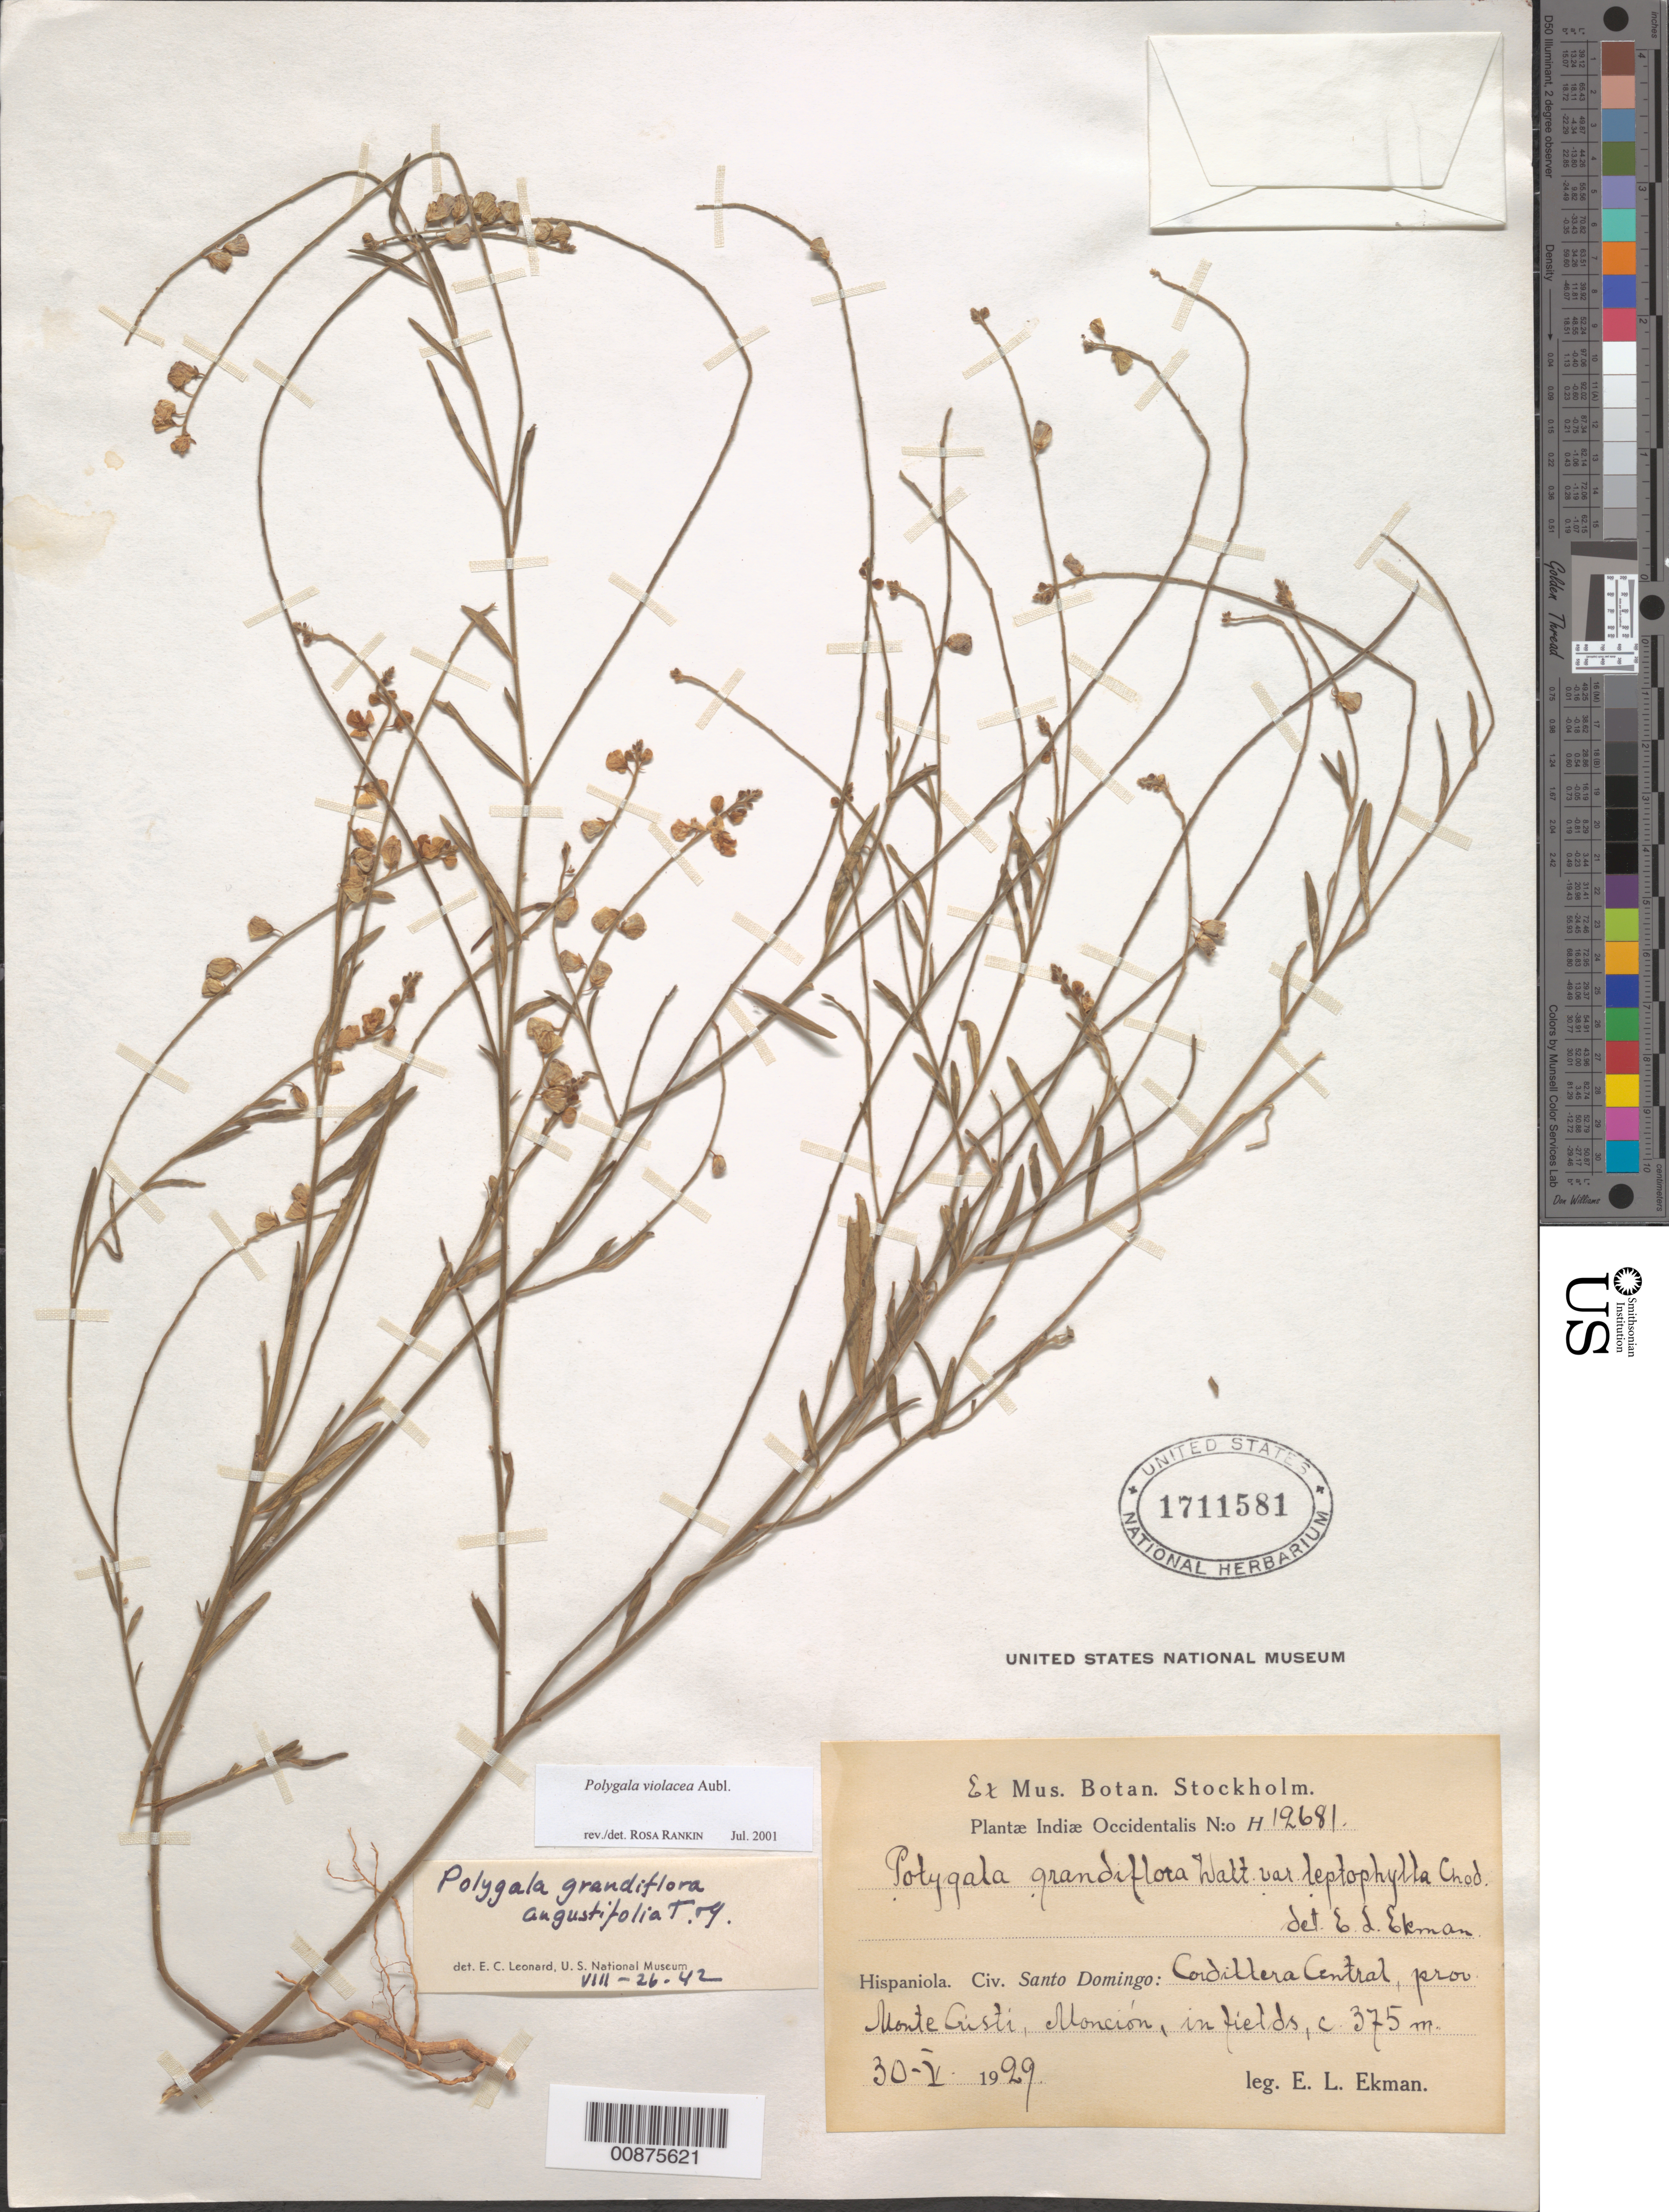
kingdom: Plantae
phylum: Tracheophyta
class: Magnoliopsida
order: Fabales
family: Polygalaceae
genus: Asemeia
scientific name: Asemeia violacea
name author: (Aubl.) J.F.B. Pastore & J.R. Abbott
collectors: E. L. Ekman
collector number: H 12681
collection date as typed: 30 May 1929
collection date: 1929-05-30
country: Dominican Republic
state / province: Monte Cristi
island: Hispaniola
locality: Cordillera Central, Moncion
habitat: In fields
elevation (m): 375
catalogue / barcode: US 1711581